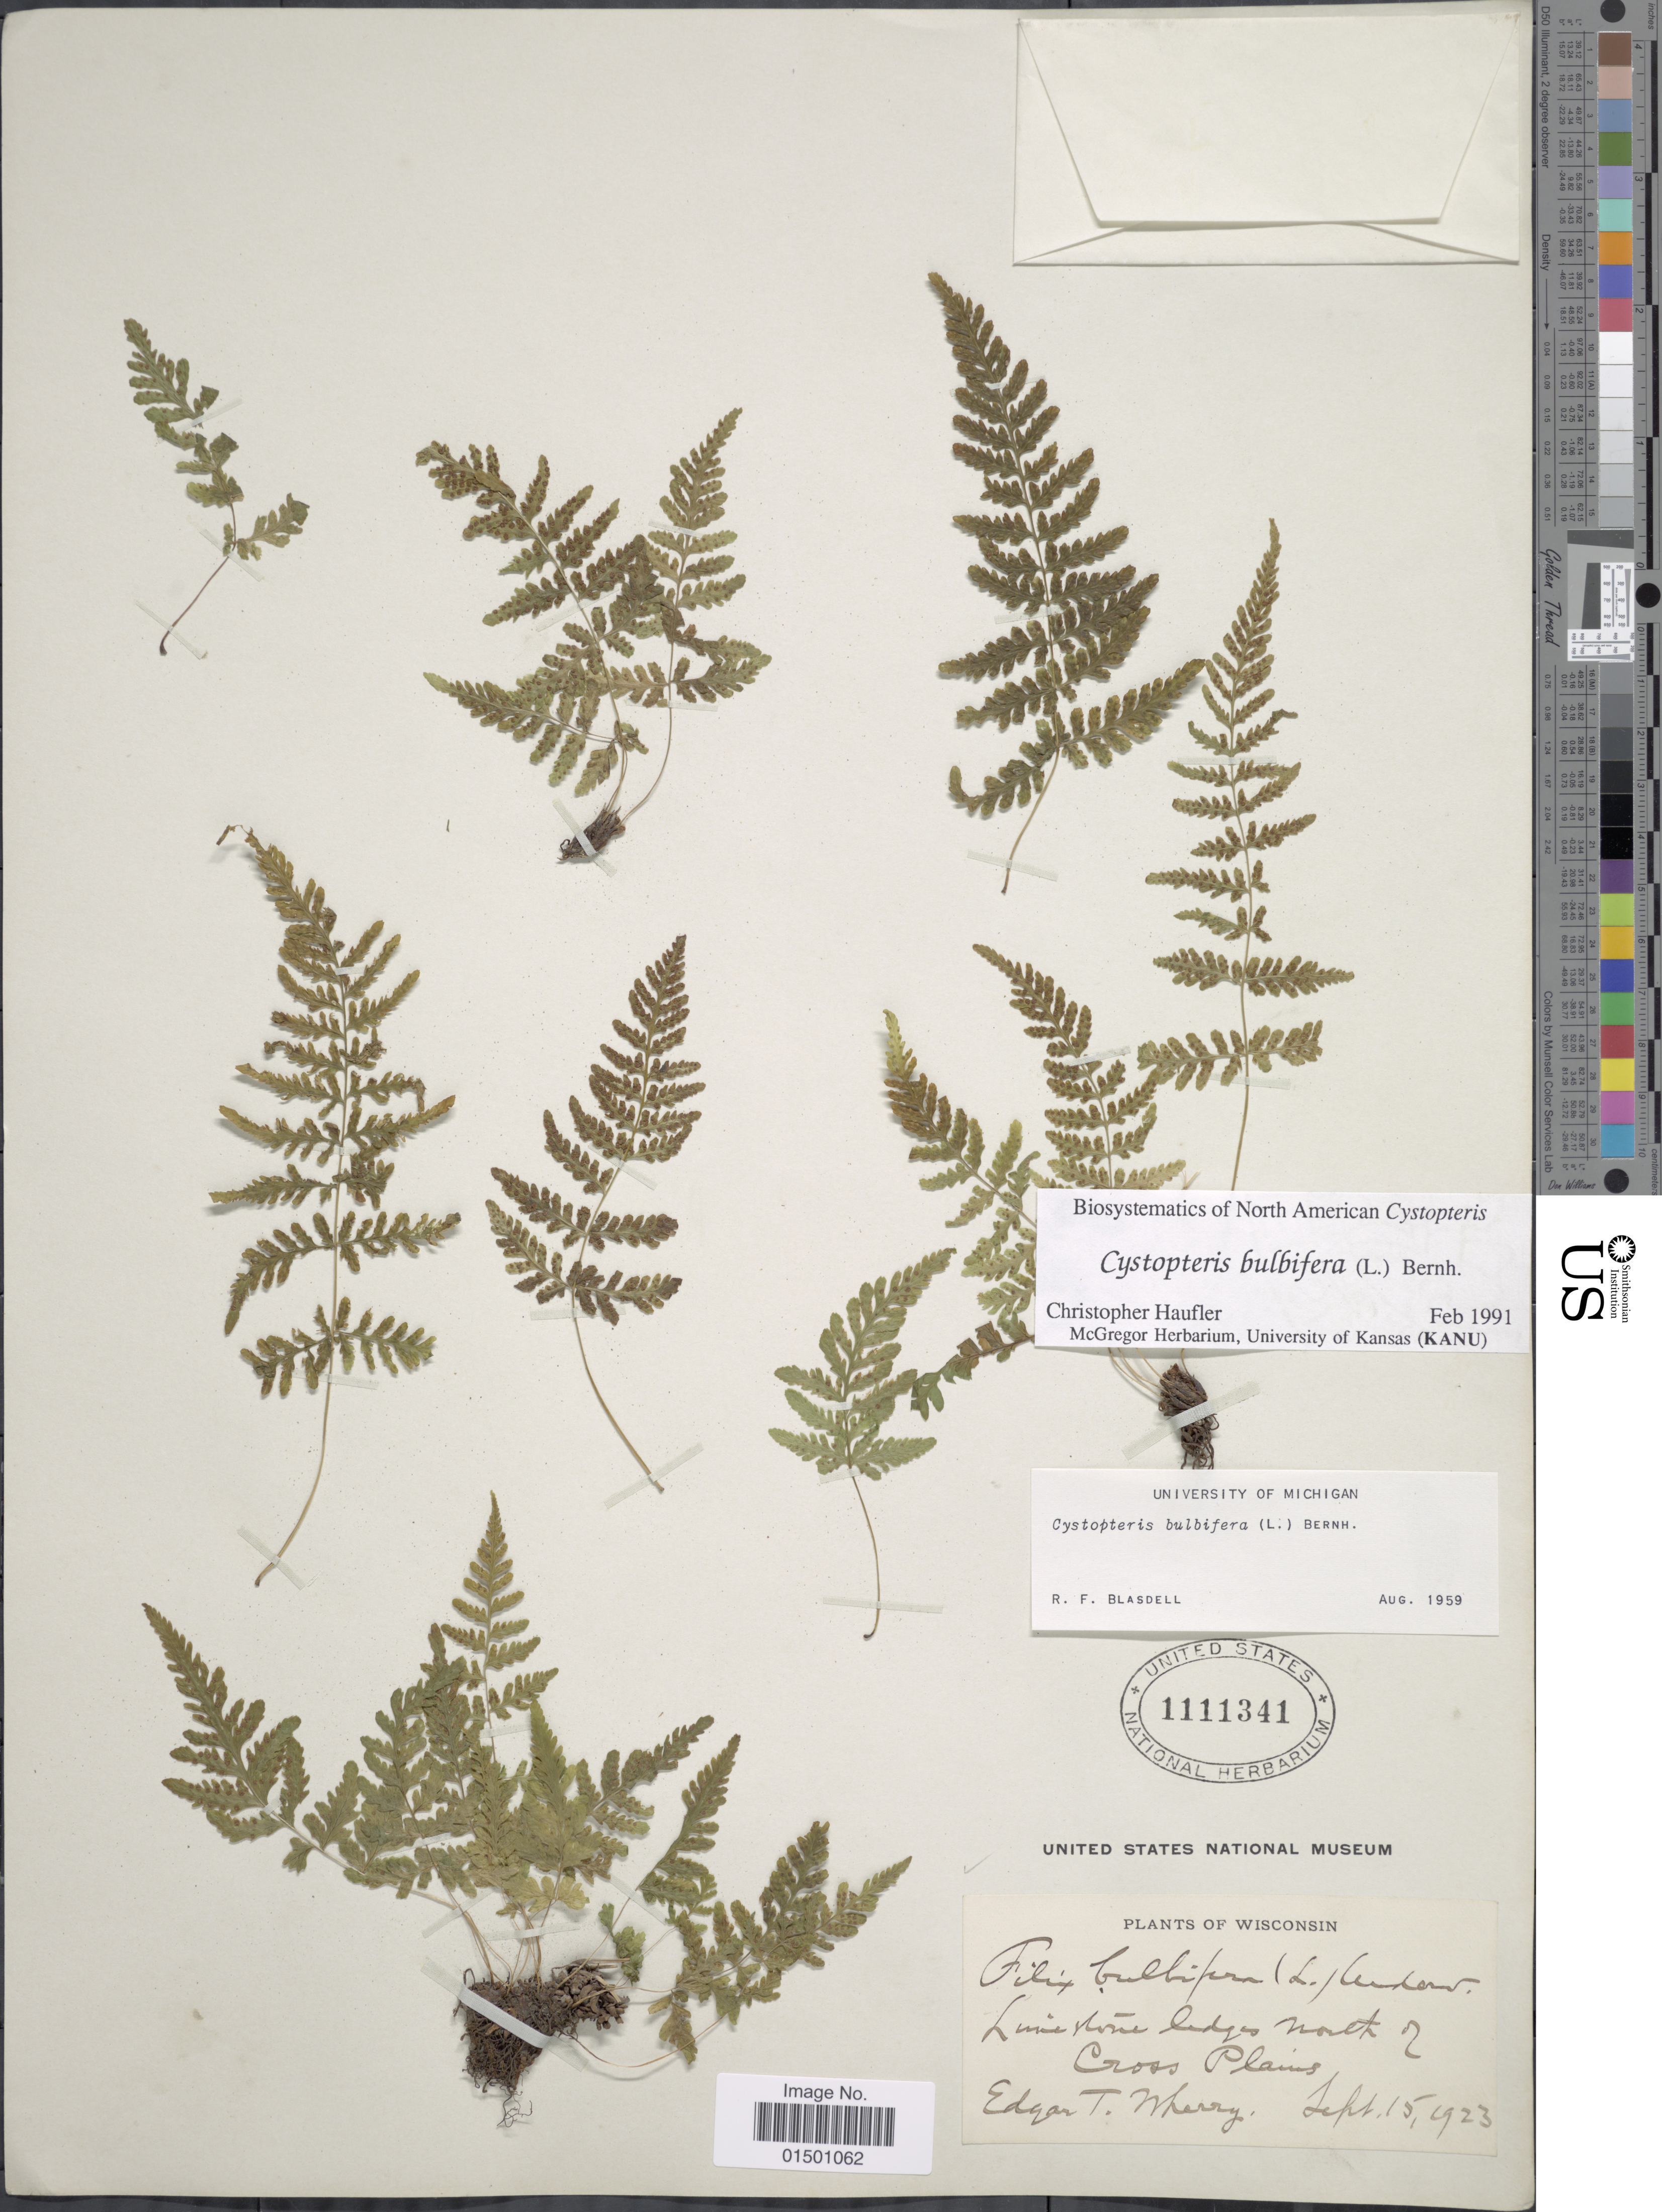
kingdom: Plantae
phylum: Tracheophyta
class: Polypodiopsida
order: Polypodiales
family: Cystopteridaceae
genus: Cystopteris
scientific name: Cystopteris bulbifera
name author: (L.) Bernh.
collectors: E. T. Wherry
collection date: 1923-09-15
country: United States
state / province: Wisconsin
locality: North of Cross Plains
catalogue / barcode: US 1111341